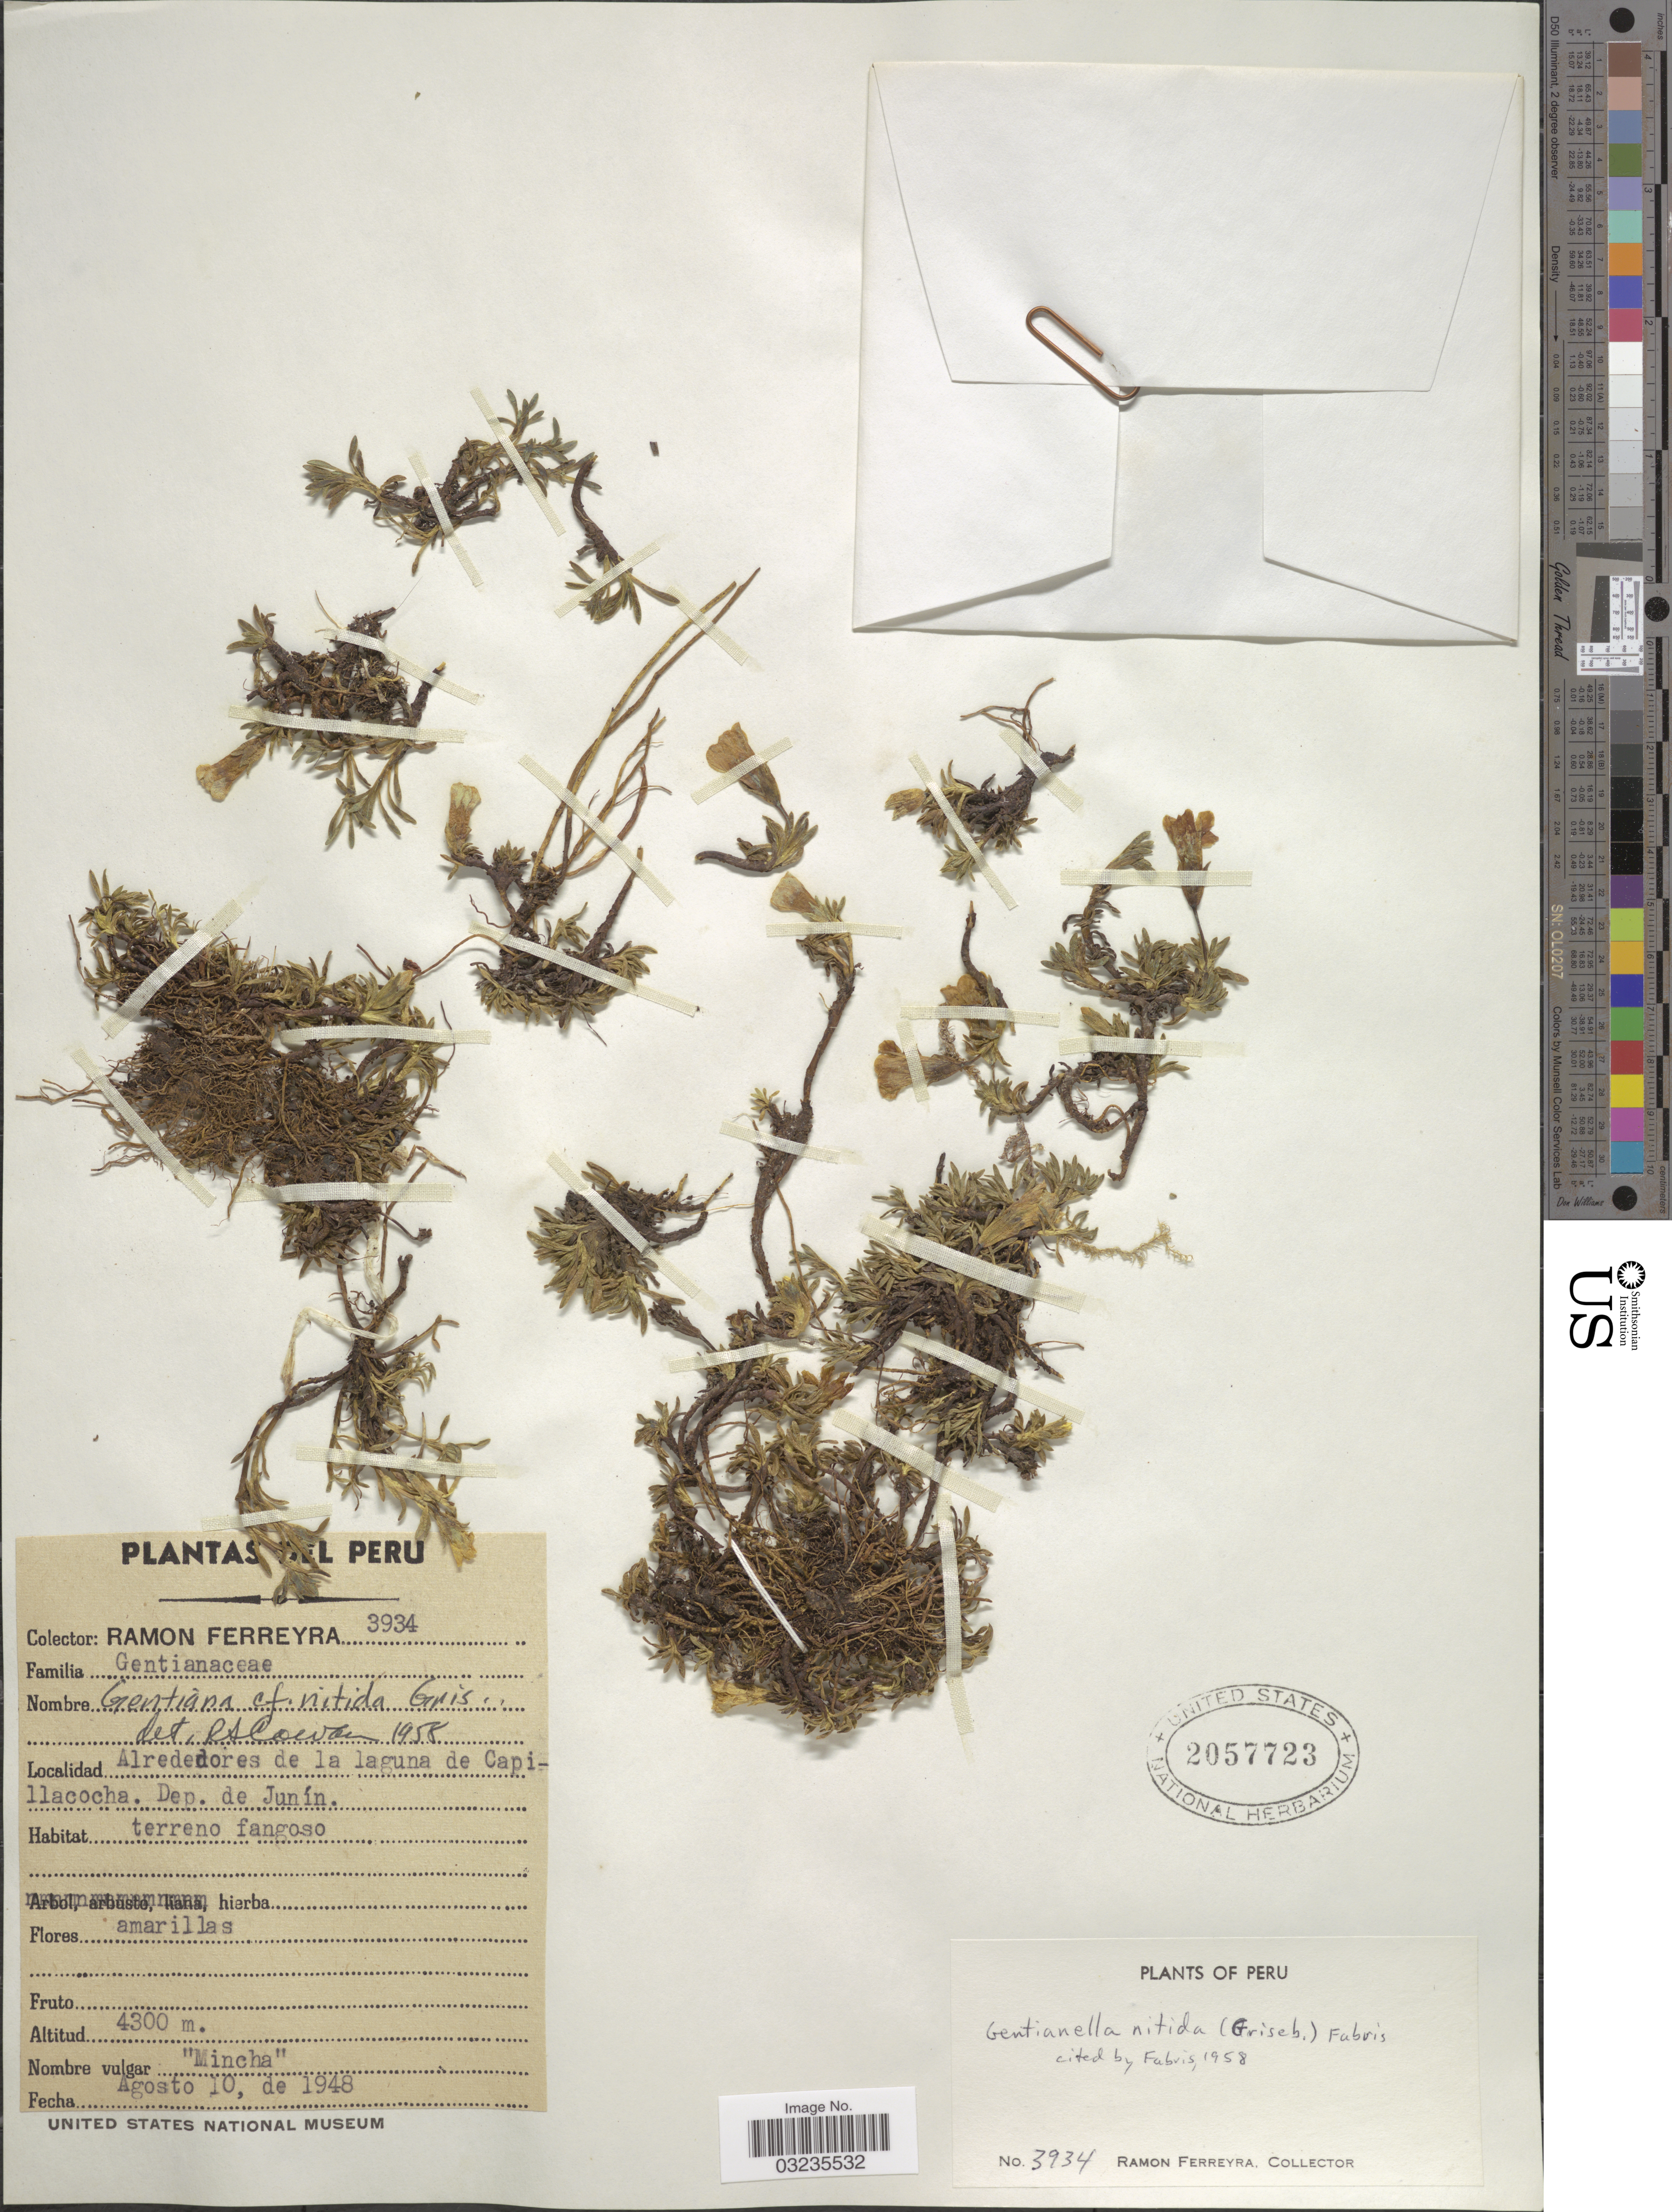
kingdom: Plantae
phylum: Tracheophyta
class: Magnoliopsida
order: Gentianales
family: Gentianaceae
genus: Gentiana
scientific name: Gentiana nitida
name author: Griseb.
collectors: R. A. Ferreyra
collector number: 3934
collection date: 1948-08-10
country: Peru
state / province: Junín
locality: Alrededores de la laguna de Capillacocha. Dep. de Junín.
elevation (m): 4300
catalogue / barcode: US 2057723